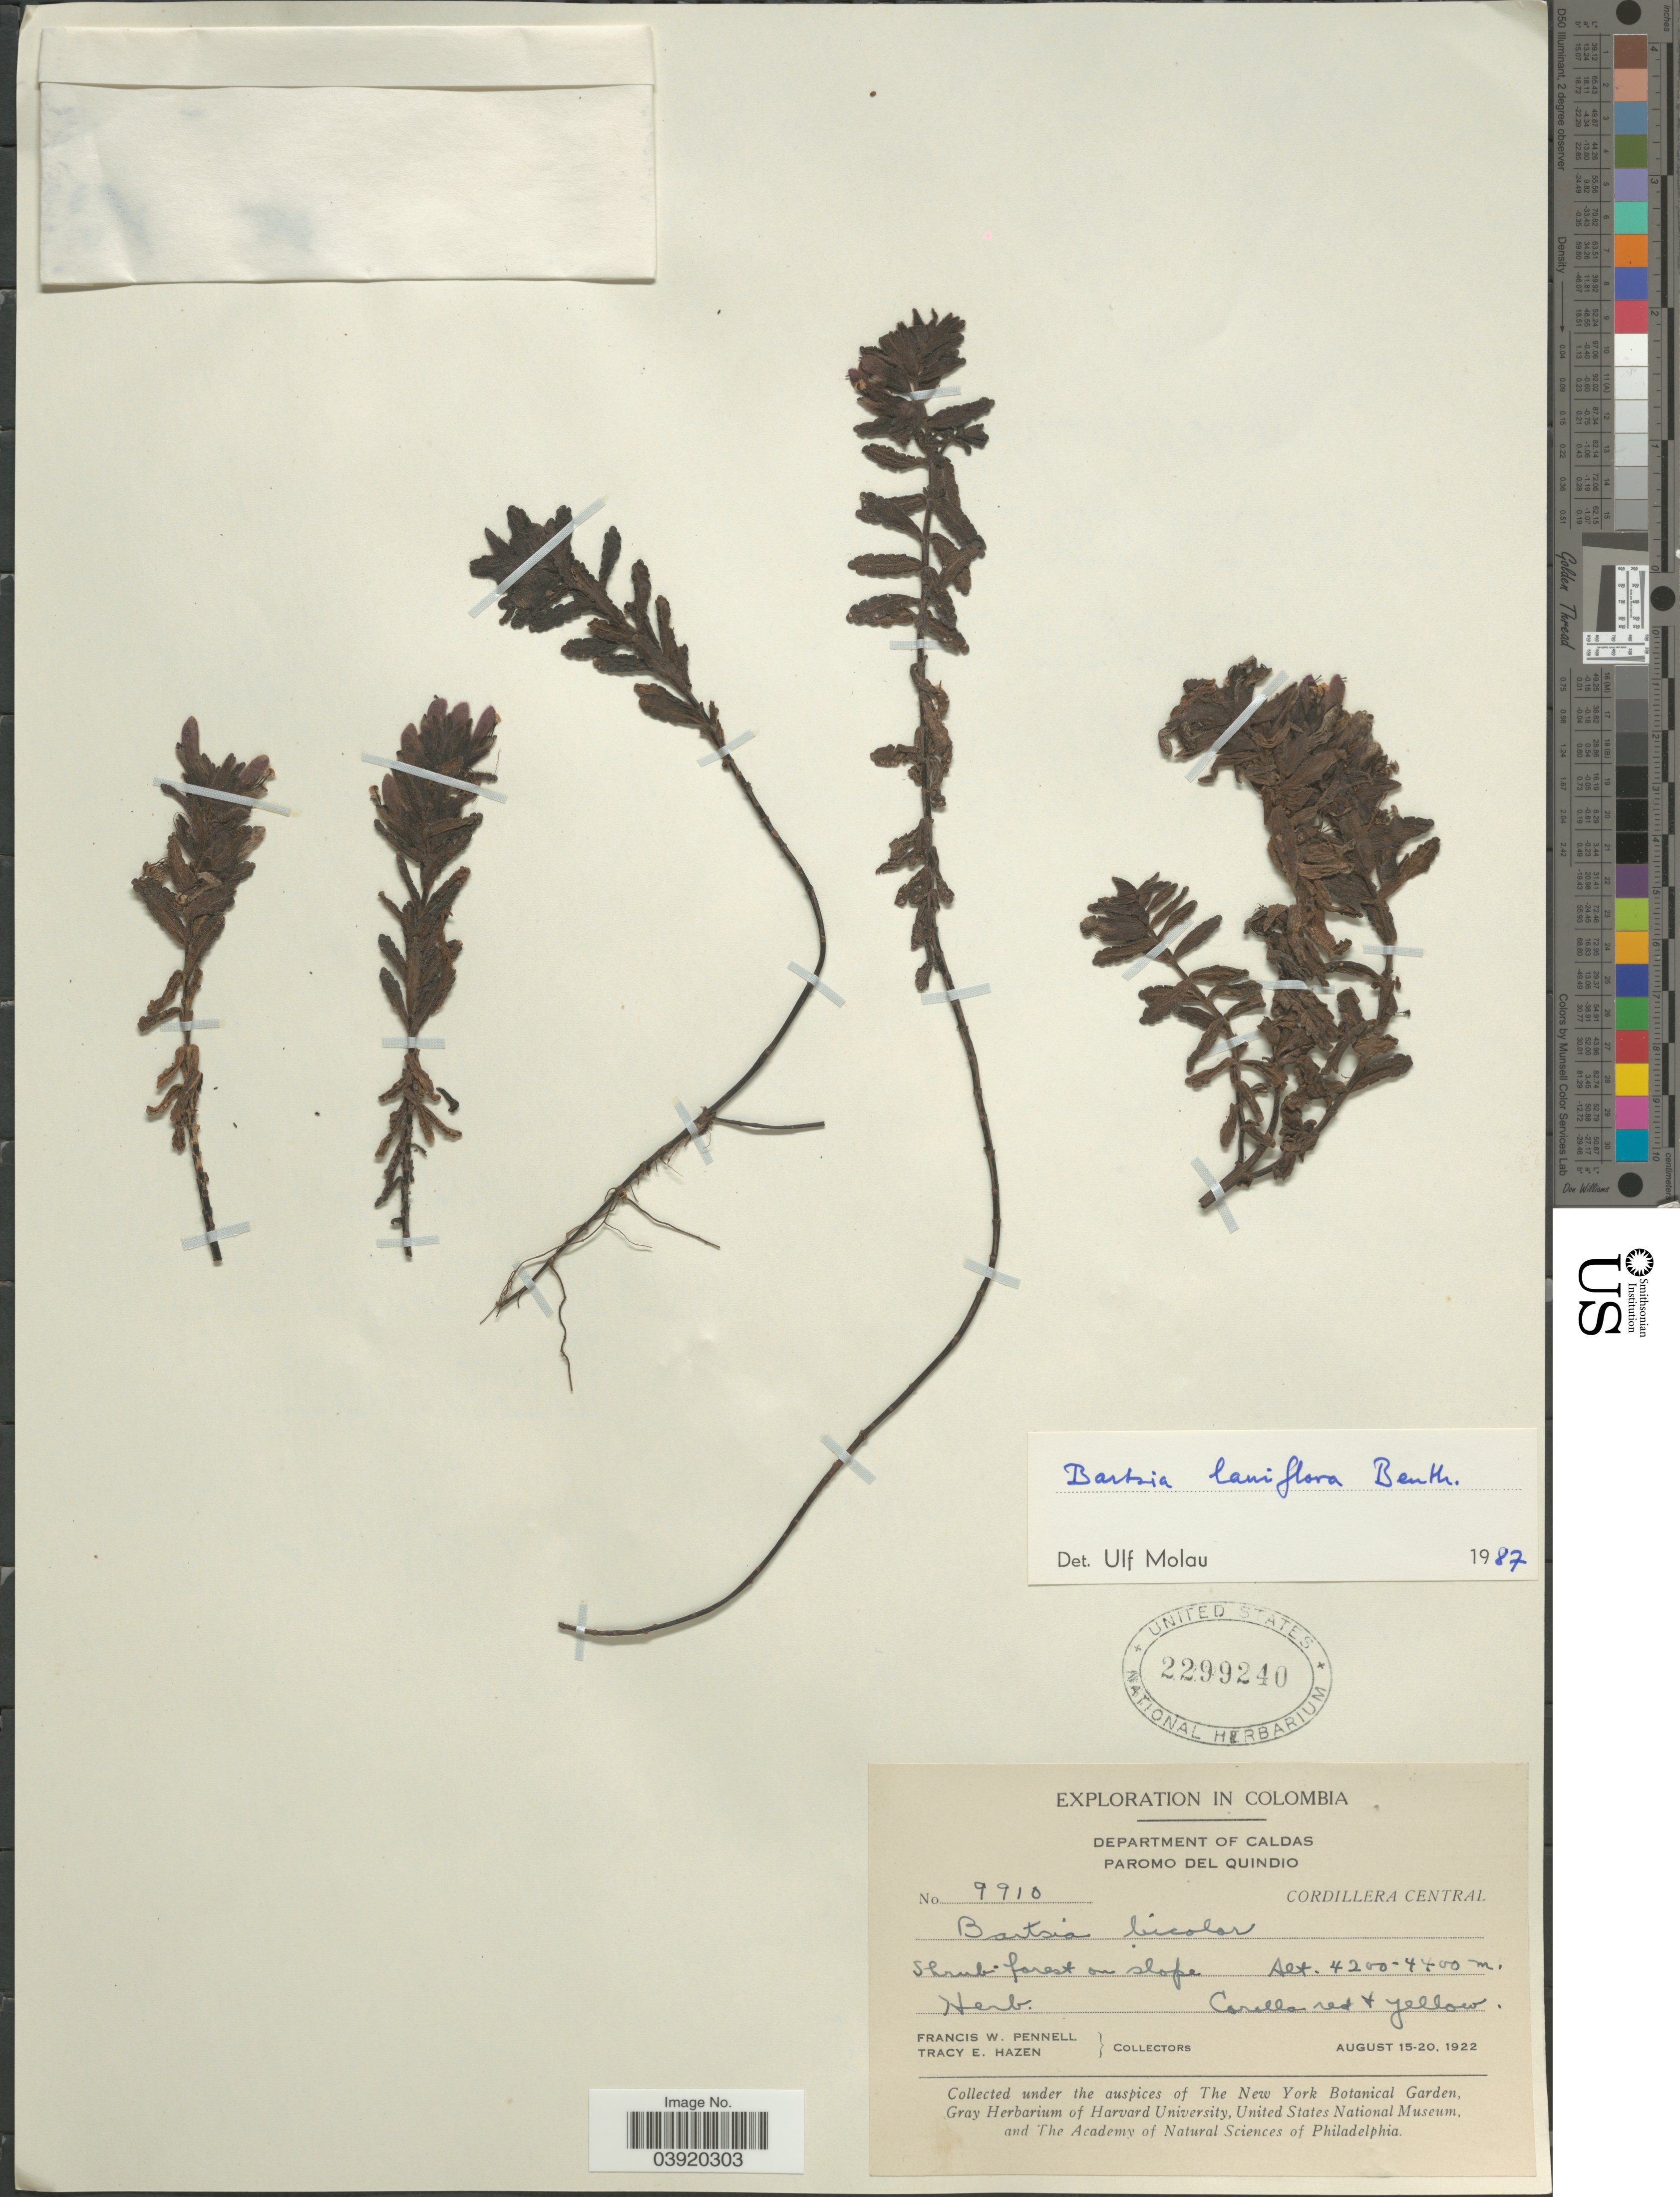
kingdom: Plantae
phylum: Tracheophyta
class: Magnoliopsida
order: Lamiales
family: Orobanchaceae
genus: Bartsia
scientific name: Bartsia laniflora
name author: Benth.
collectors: F. W. Pennell & T. E. Hazen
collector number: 9910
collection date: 1922-08-15/1922-08-20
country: Colombia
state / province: Caldas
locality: Department of Caldas. Paromo del Quindio. Cordillera Central.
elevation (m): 4200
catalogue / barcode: US 2299240